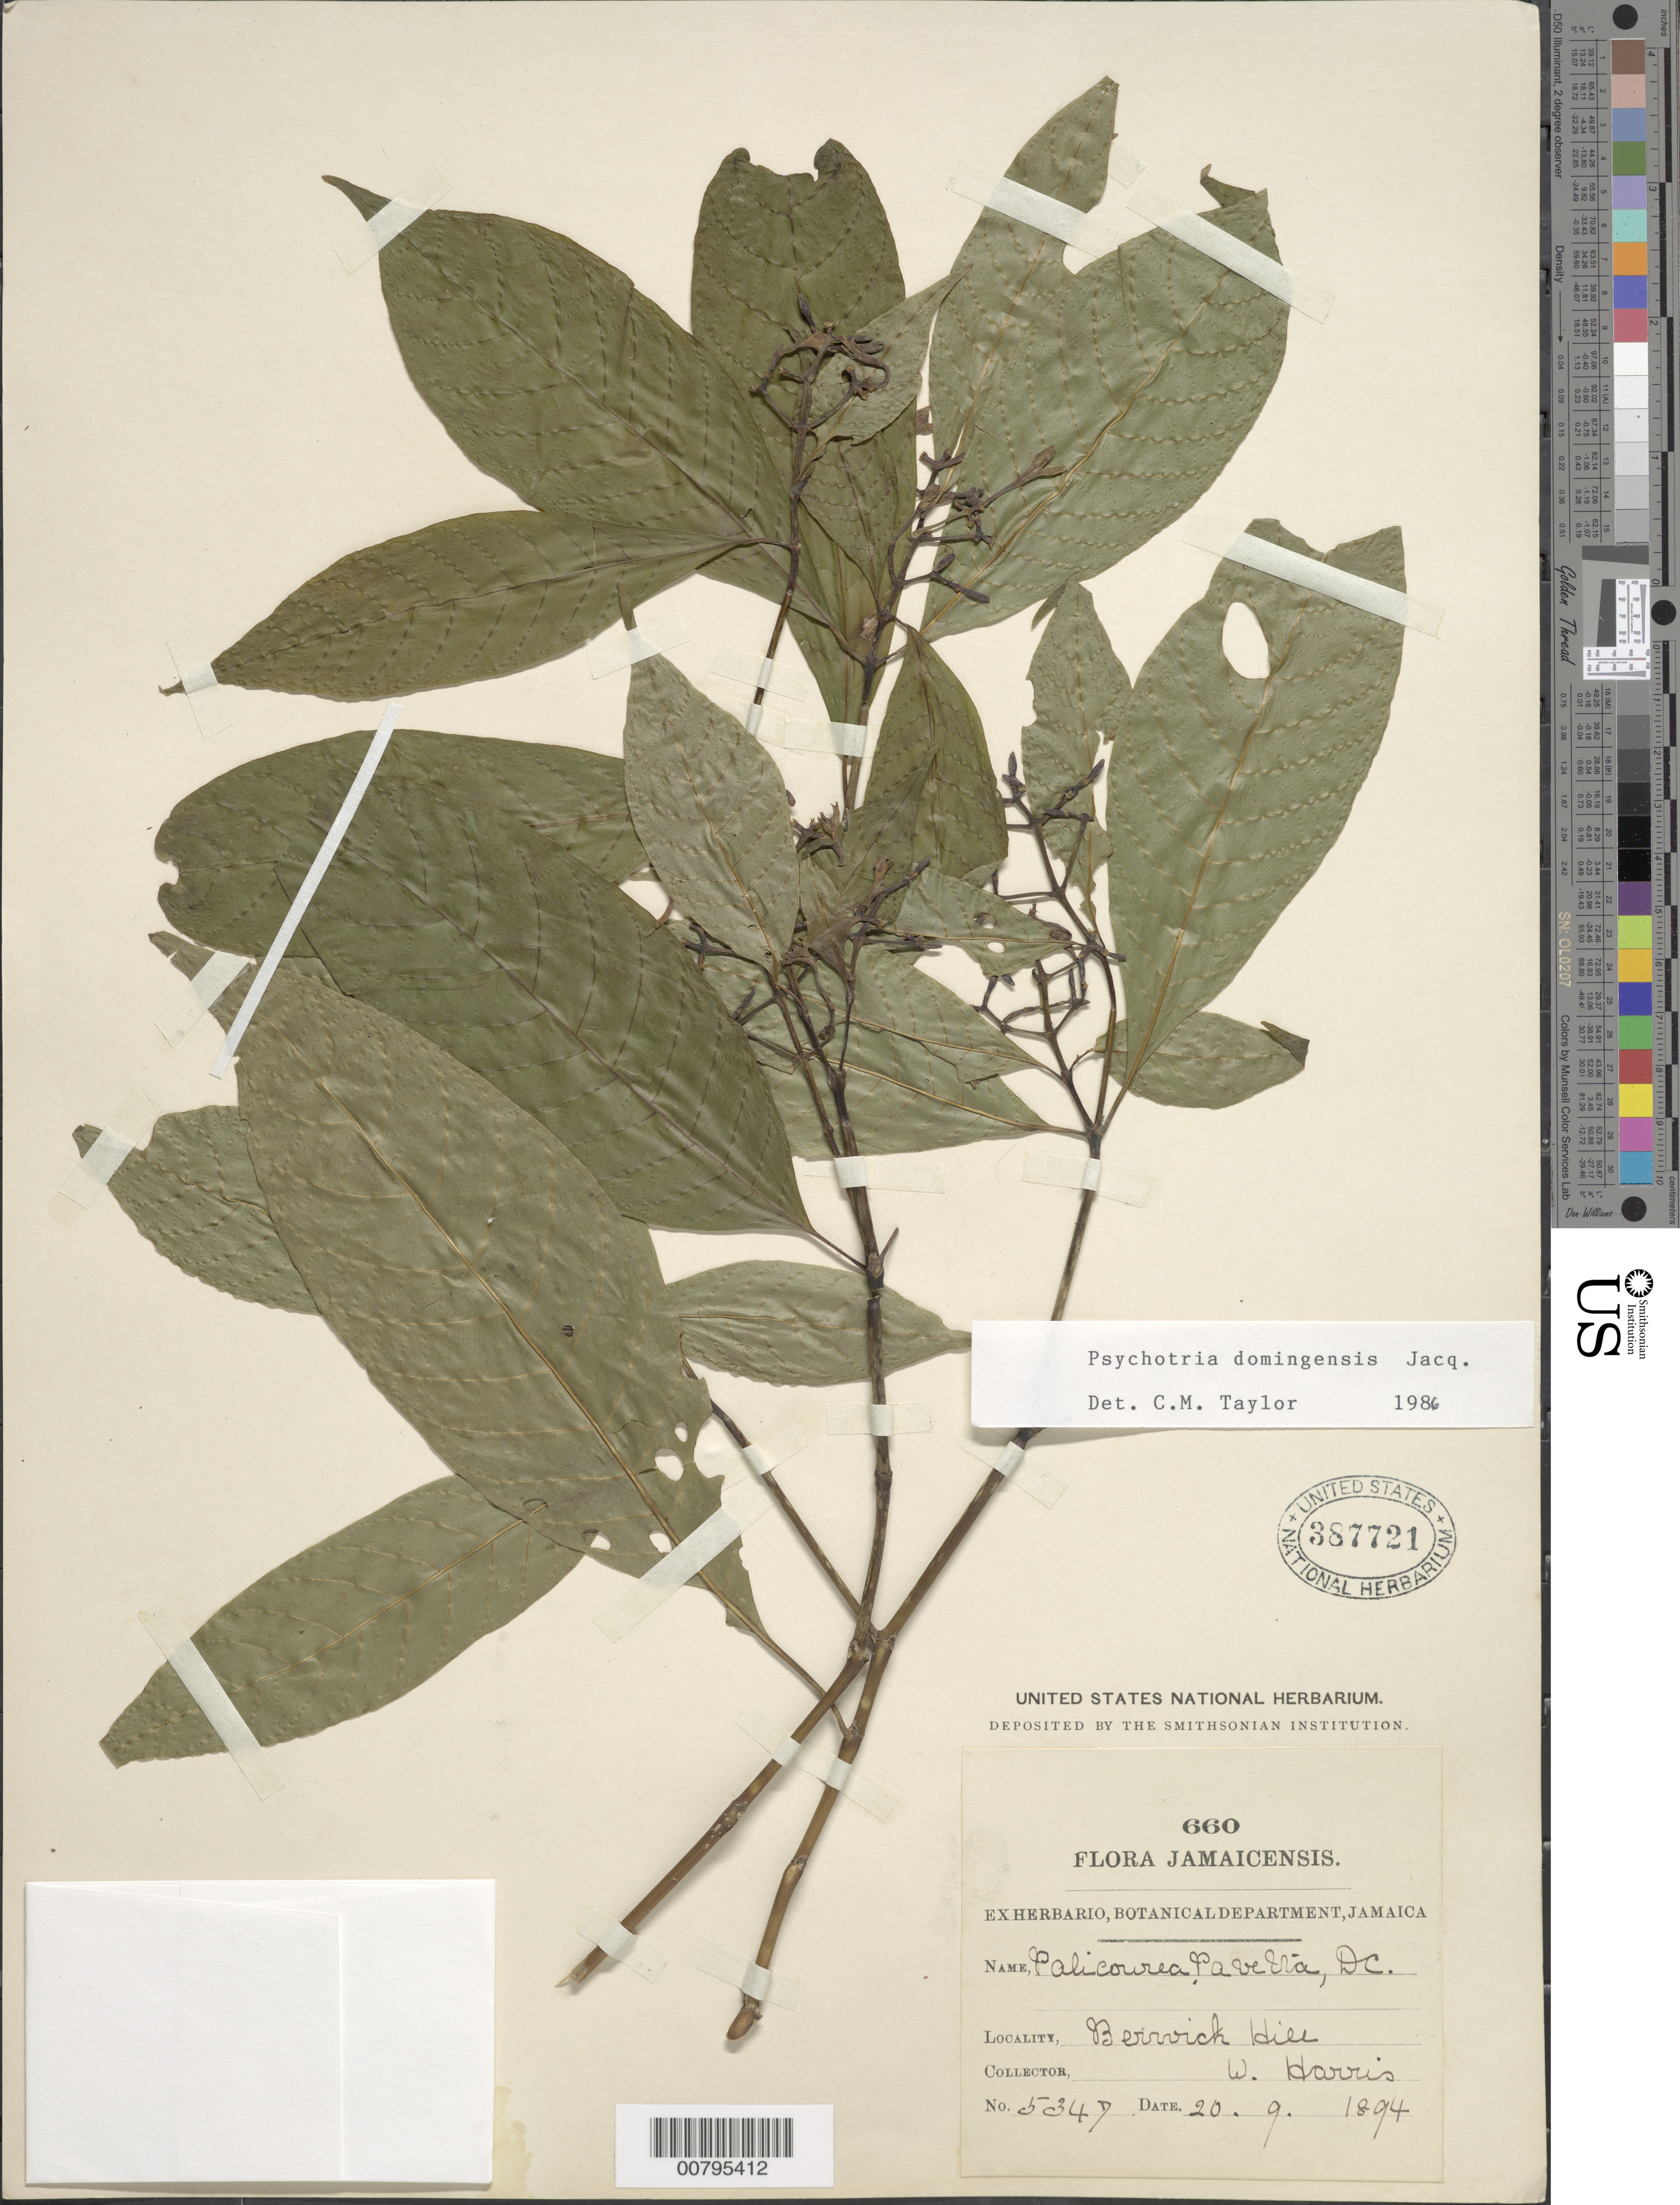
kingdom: Plantae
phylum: Tracheophyta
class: Magnoliopsida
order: Gentianales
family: Rubiaceae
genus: Psychotria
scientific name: Psychotria domingensis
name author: Jacq.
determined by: Taylor, Charlotte M.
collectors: W. H. Harris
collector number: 5347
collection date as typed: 20 Sep 1894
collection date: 1894-09-20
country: Jamaica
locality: Berwick Hill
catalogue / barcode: US 387721